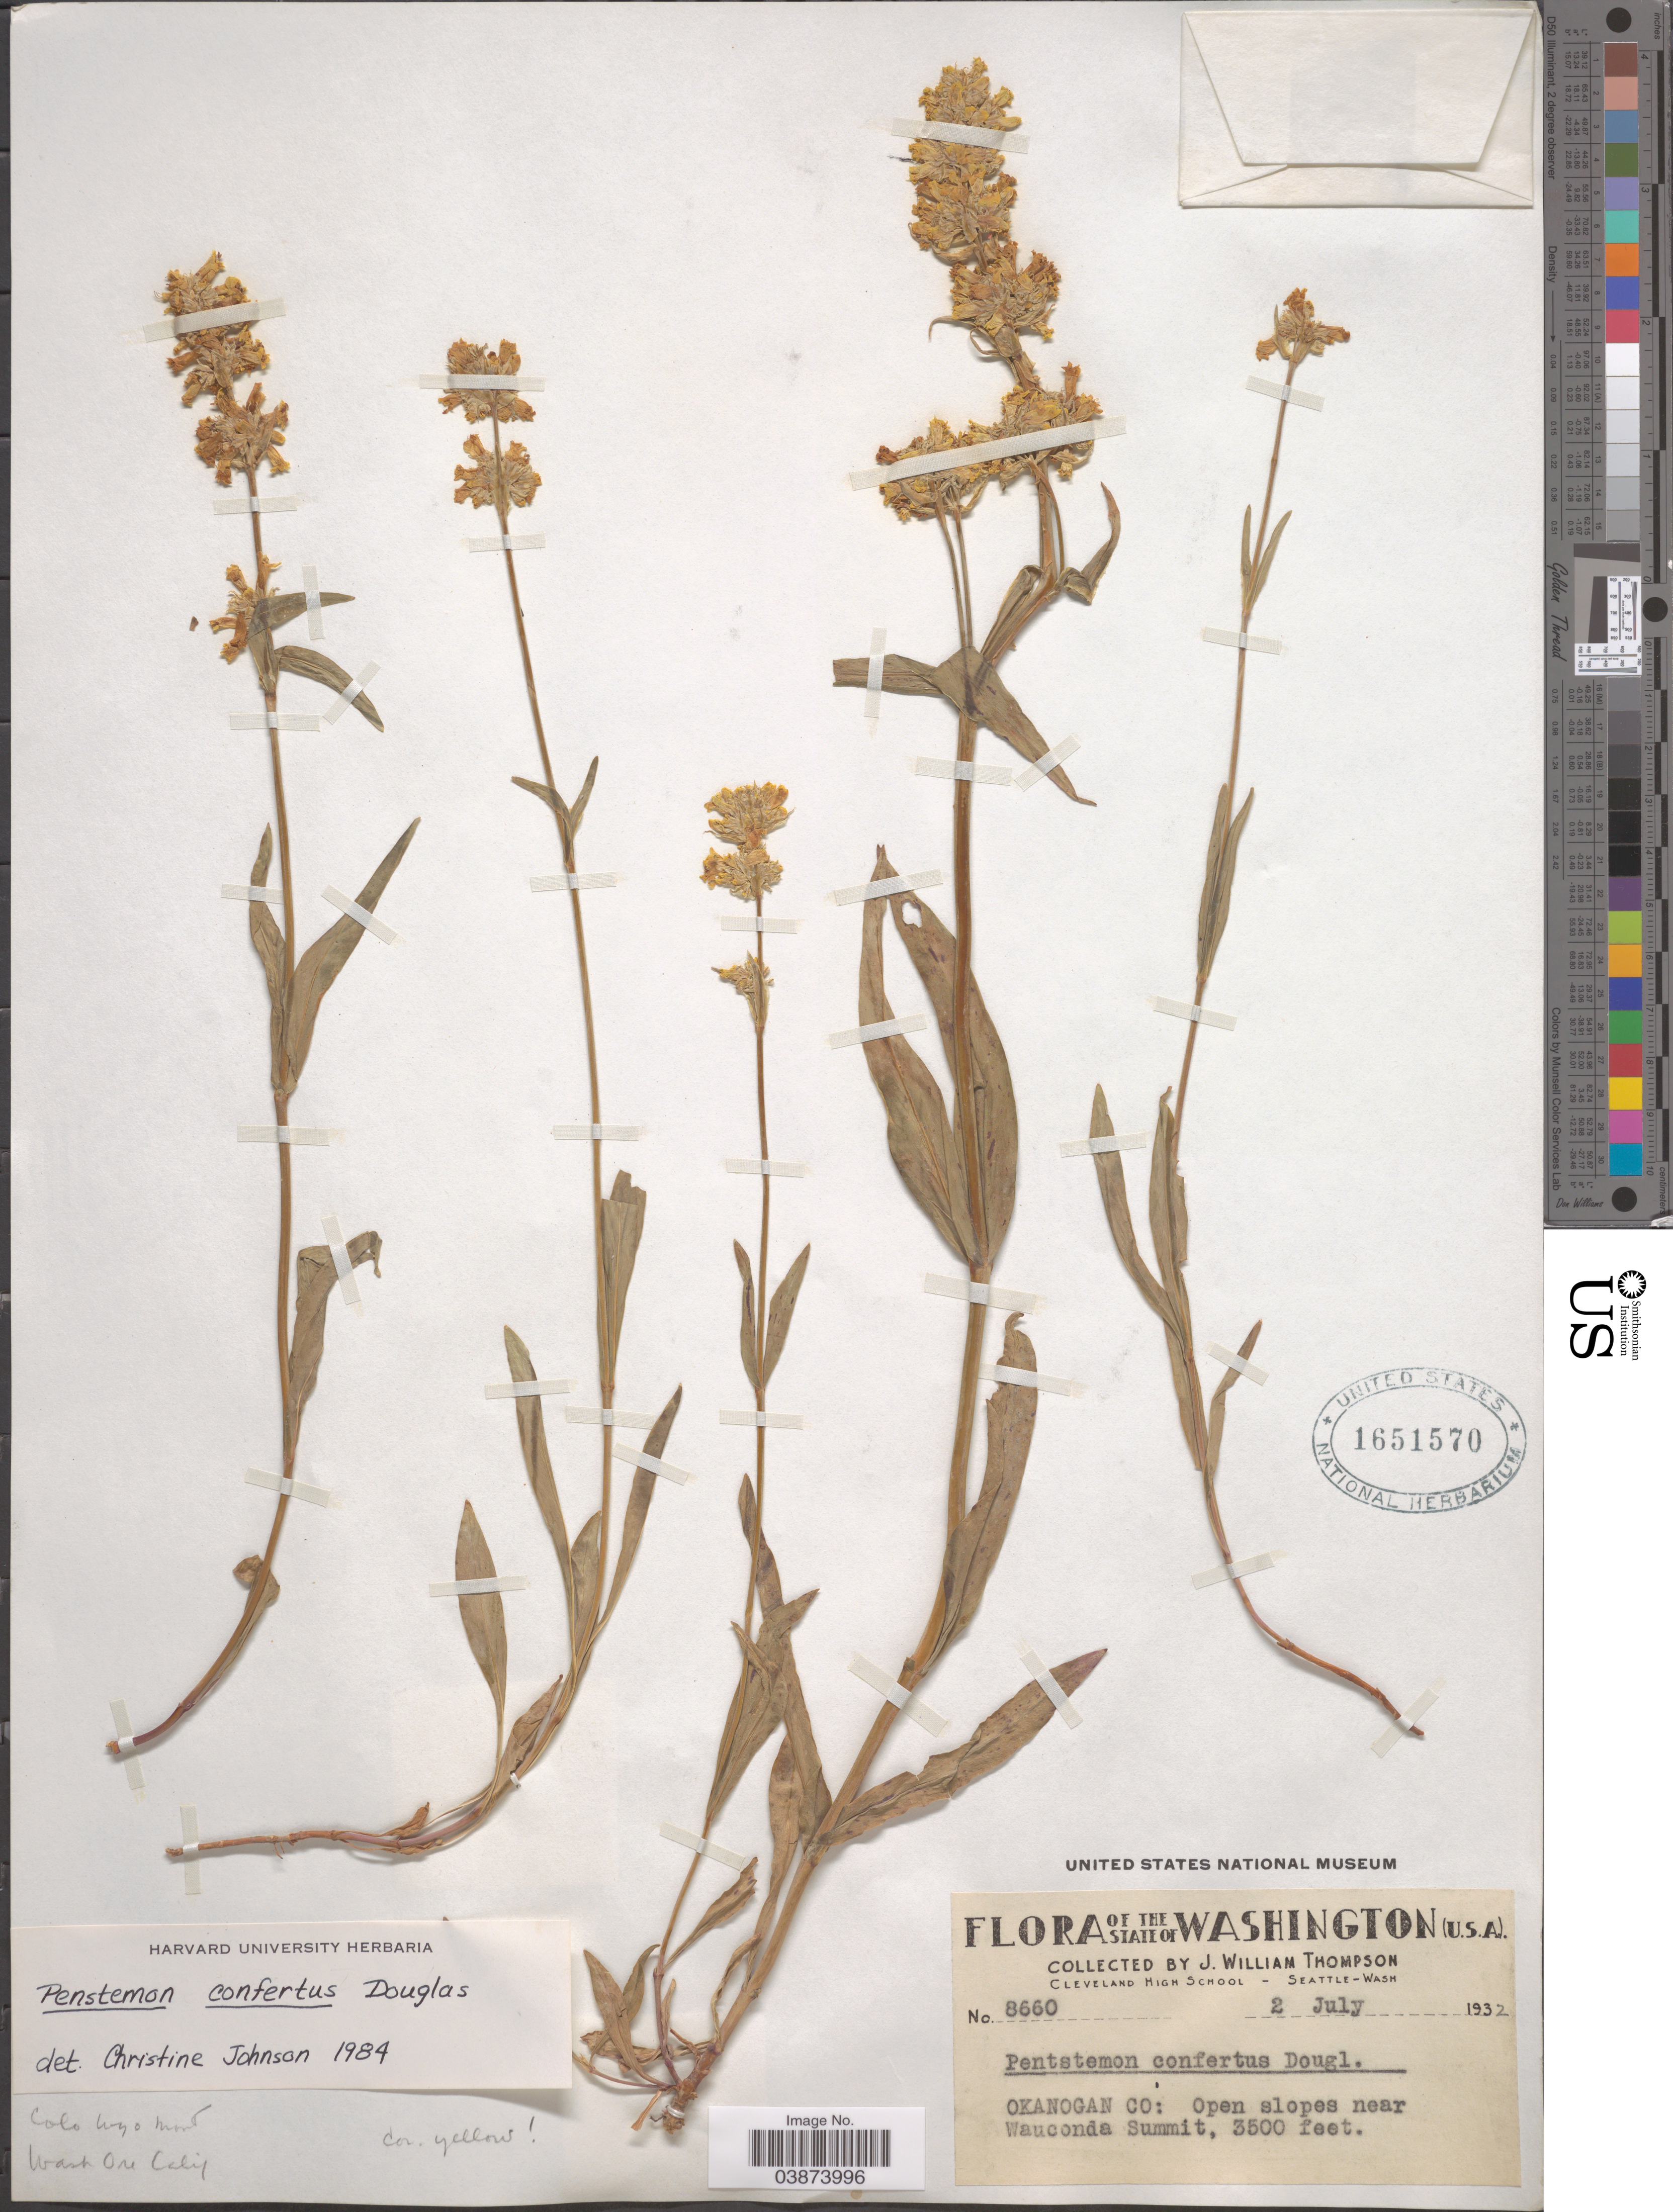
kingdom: Plantae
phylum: Tracheophyta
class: Magnoliopsida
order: Lamiales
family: Plantaginaceae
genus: Penstemon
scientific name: Penstemon confertus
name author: Douglas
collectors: J. W. Thompson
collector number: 8660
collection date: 1932-07-02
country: United States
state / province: Washington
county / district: Okanogan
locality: Okanogan Co: Open slopes near Wauconda Summit.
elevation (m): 1067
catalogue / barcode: US 1651570